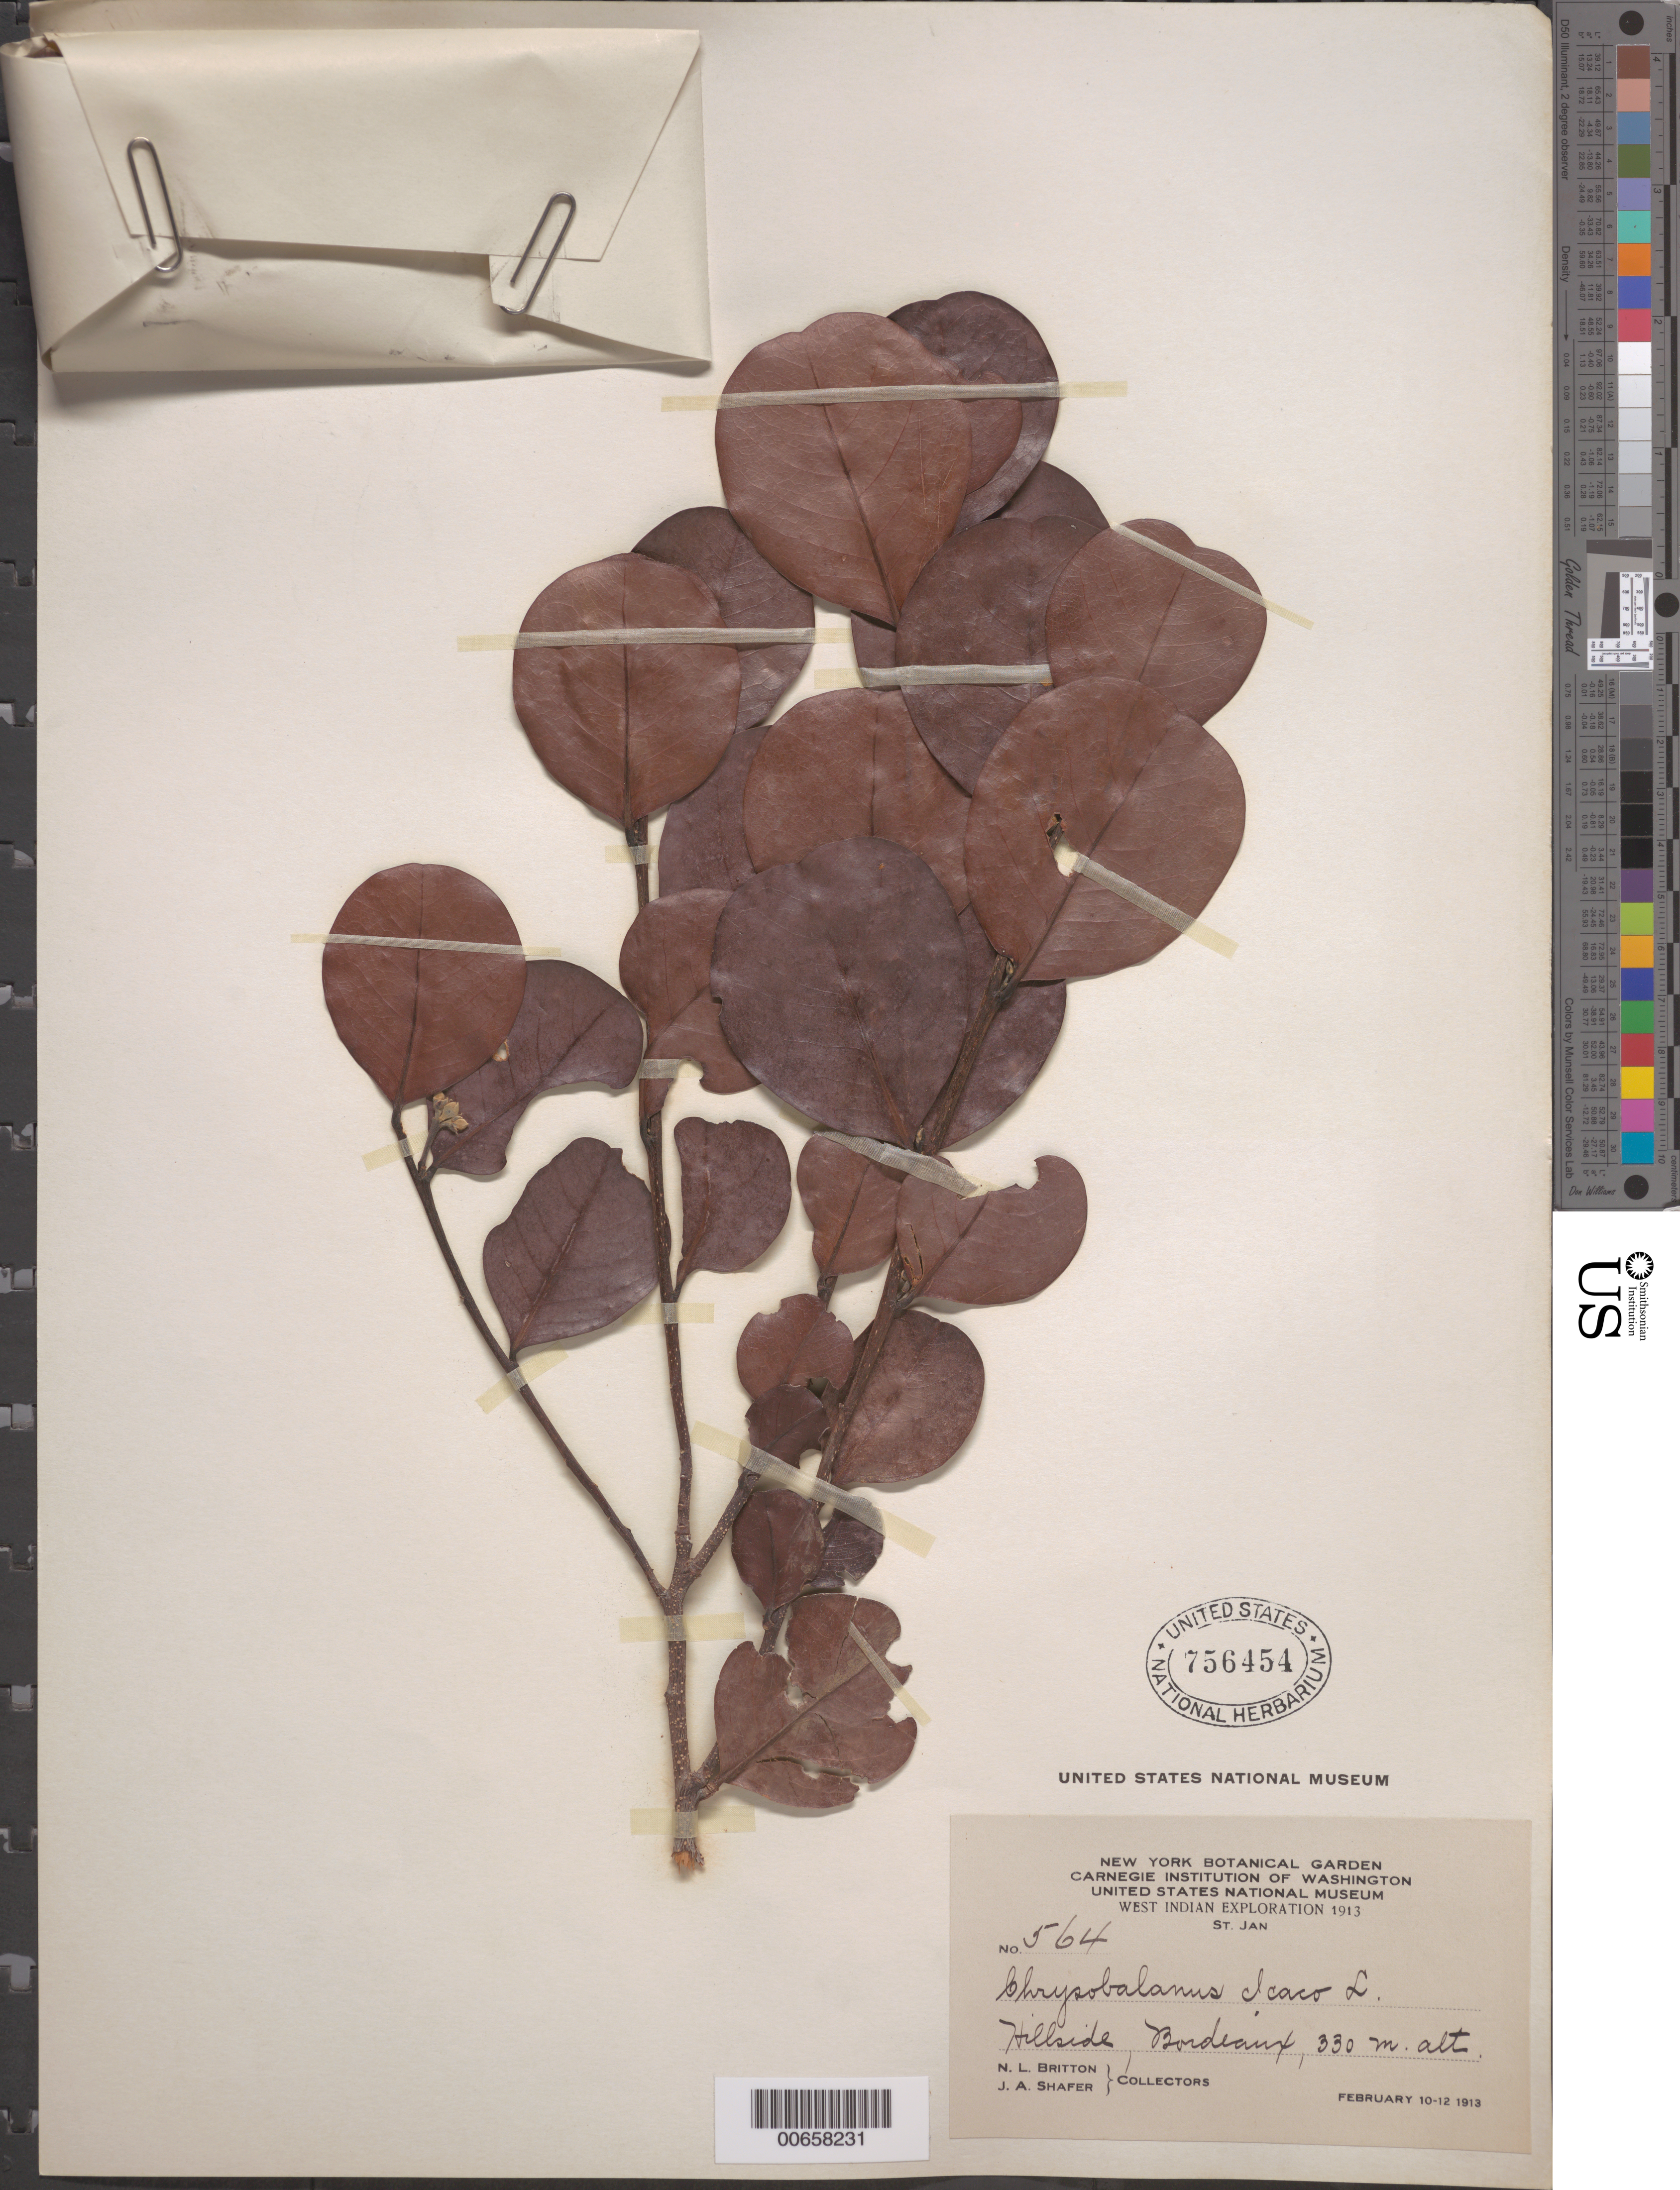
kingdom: Plantae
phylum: Tracheophyta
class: Magnoliopsida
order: Malpighiales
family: Chrysobalanaceae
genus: Chrysobalanus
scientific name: Chrysobalanus icaco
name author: L.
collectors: N. Britton & J. A. Shafer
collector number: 564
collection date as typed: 10 Feb 1913 to 12 Feb 1913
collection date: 1913-02-10/1913-02-12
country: U.S. Virgin Islands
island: St. John Island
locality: Bordeaux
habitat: Hillside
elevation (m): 330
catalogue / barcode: US 756454